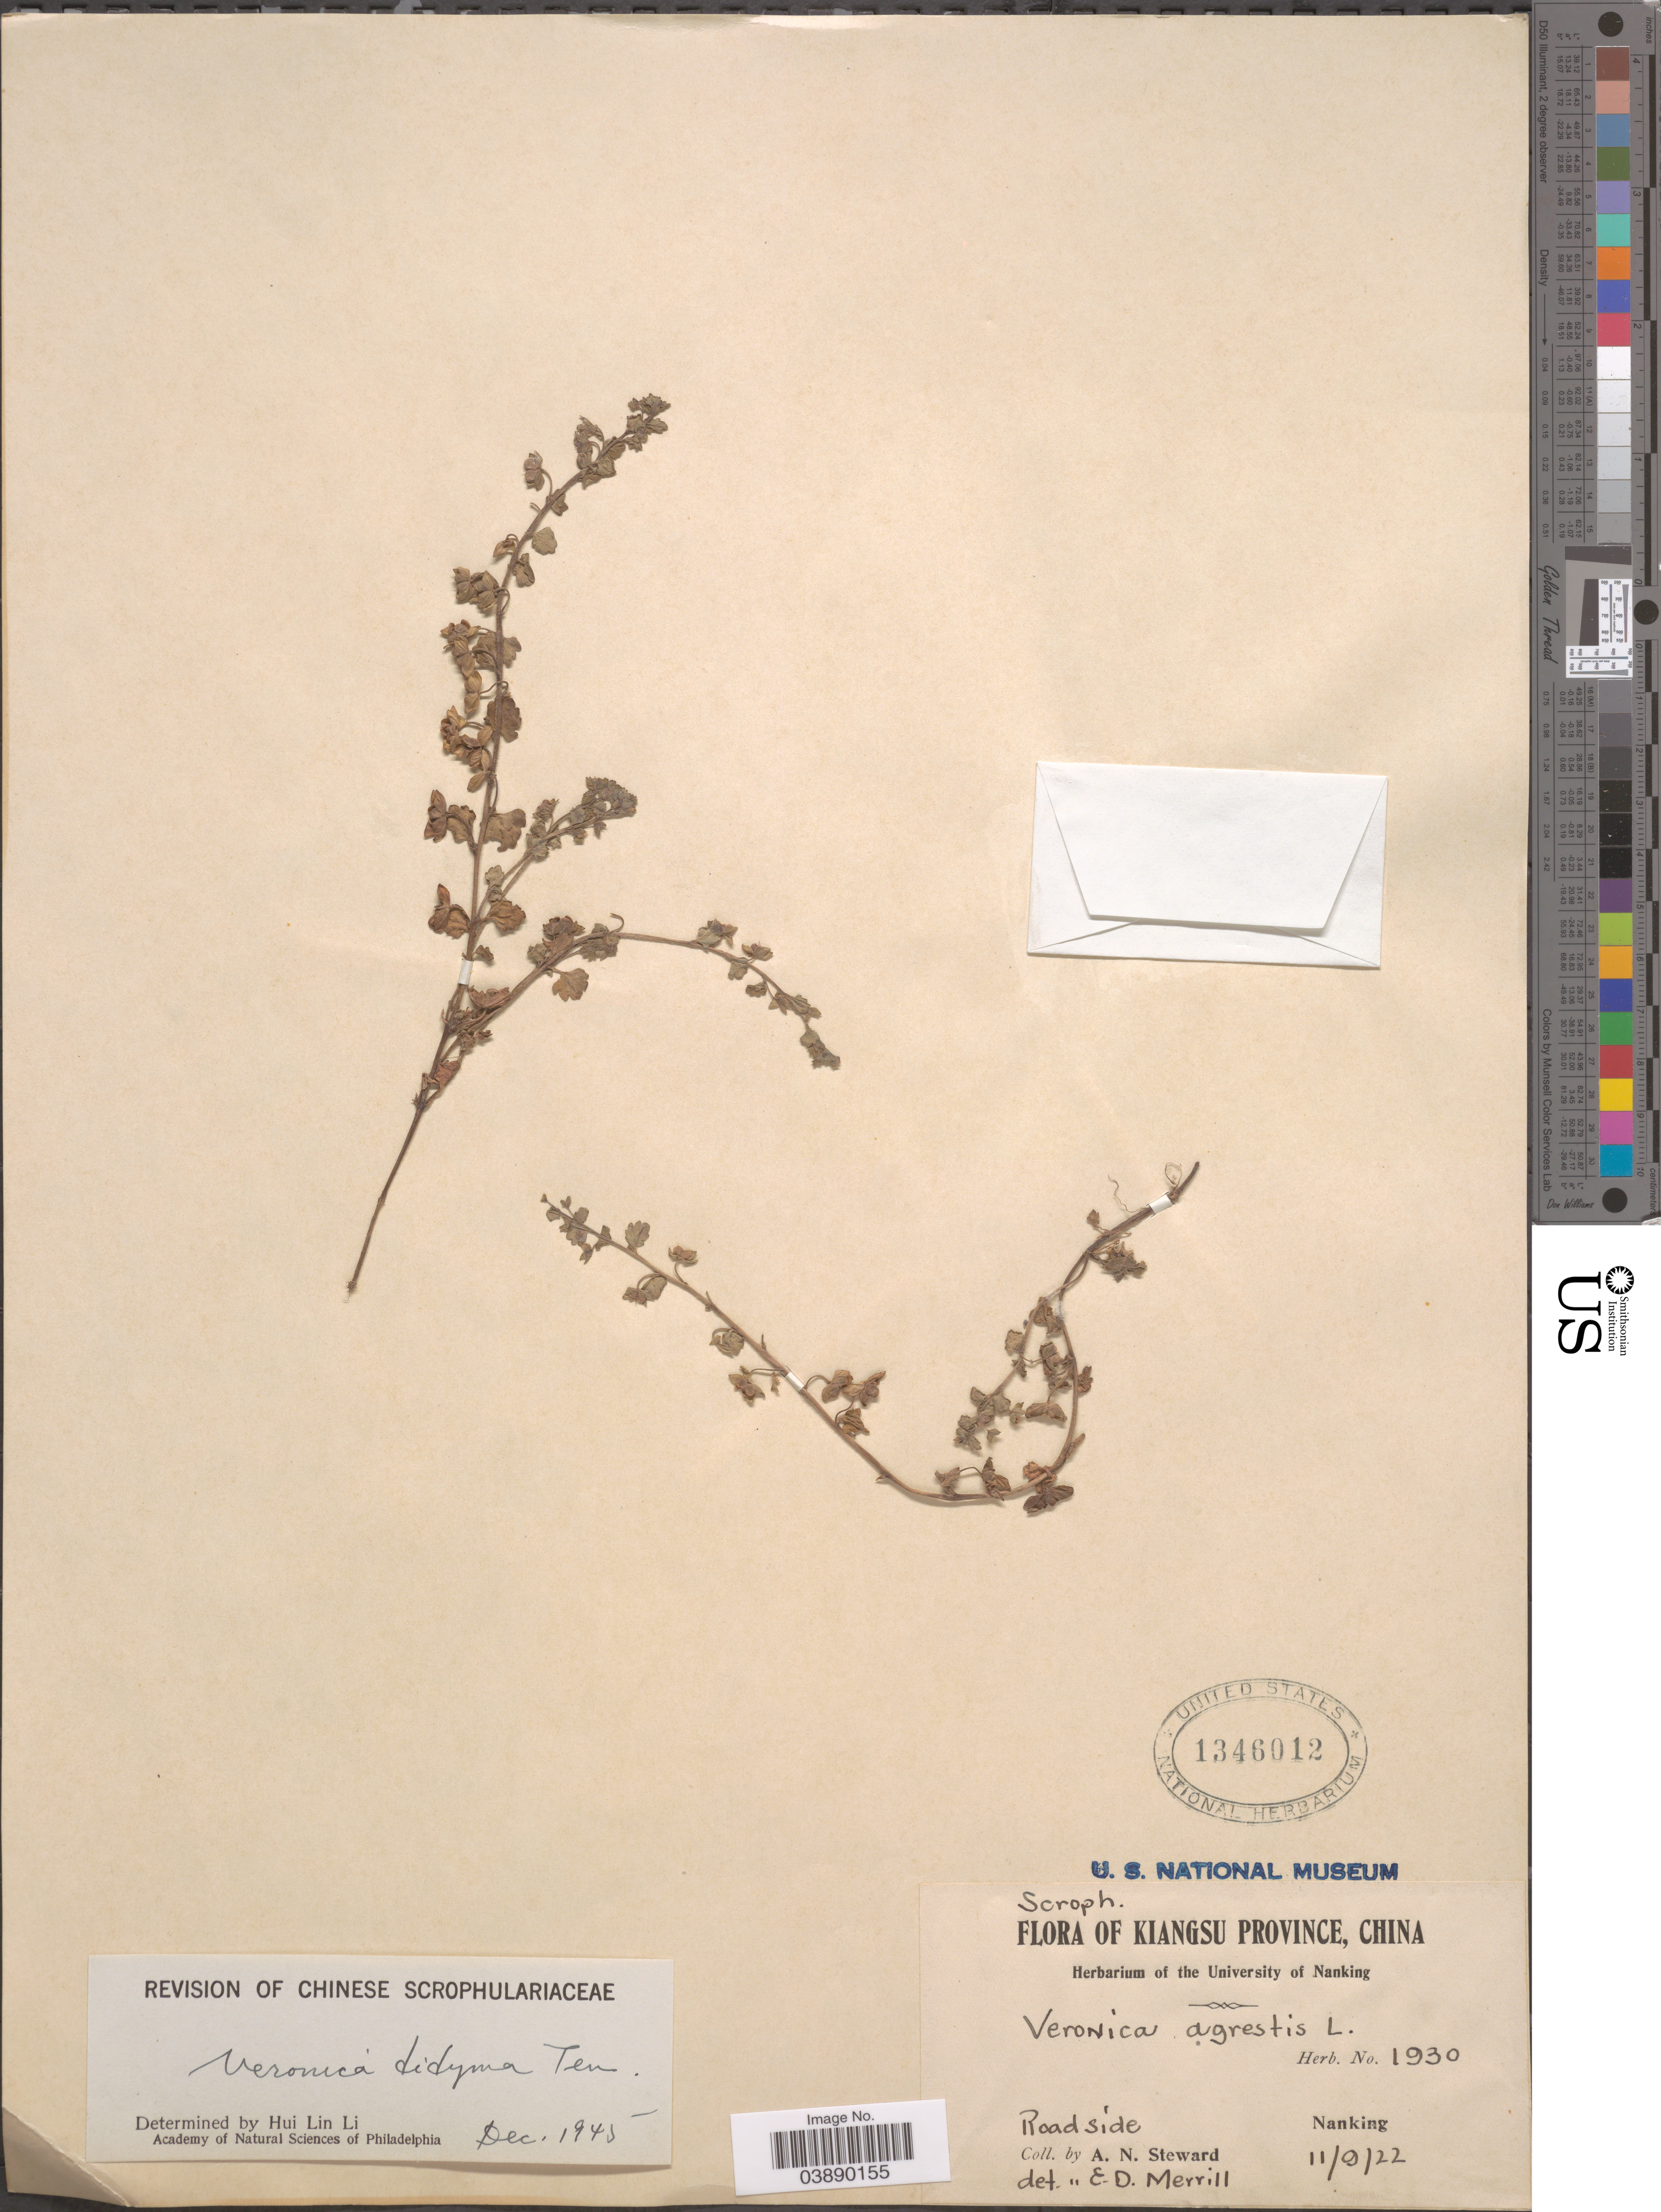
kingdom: Plantae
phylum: Tracheophyta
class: Magnoliopsida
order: Lamiales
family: Plantaginaceae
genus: Veronica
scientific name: Veronica didyma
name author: Ten.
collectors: A. N. Steward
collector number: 1930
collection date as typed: Transcribed d/m/y: 11/9/22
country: China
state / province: Jiangsu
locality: Kiangsu Province. Nanking.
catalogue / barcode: US 1346012